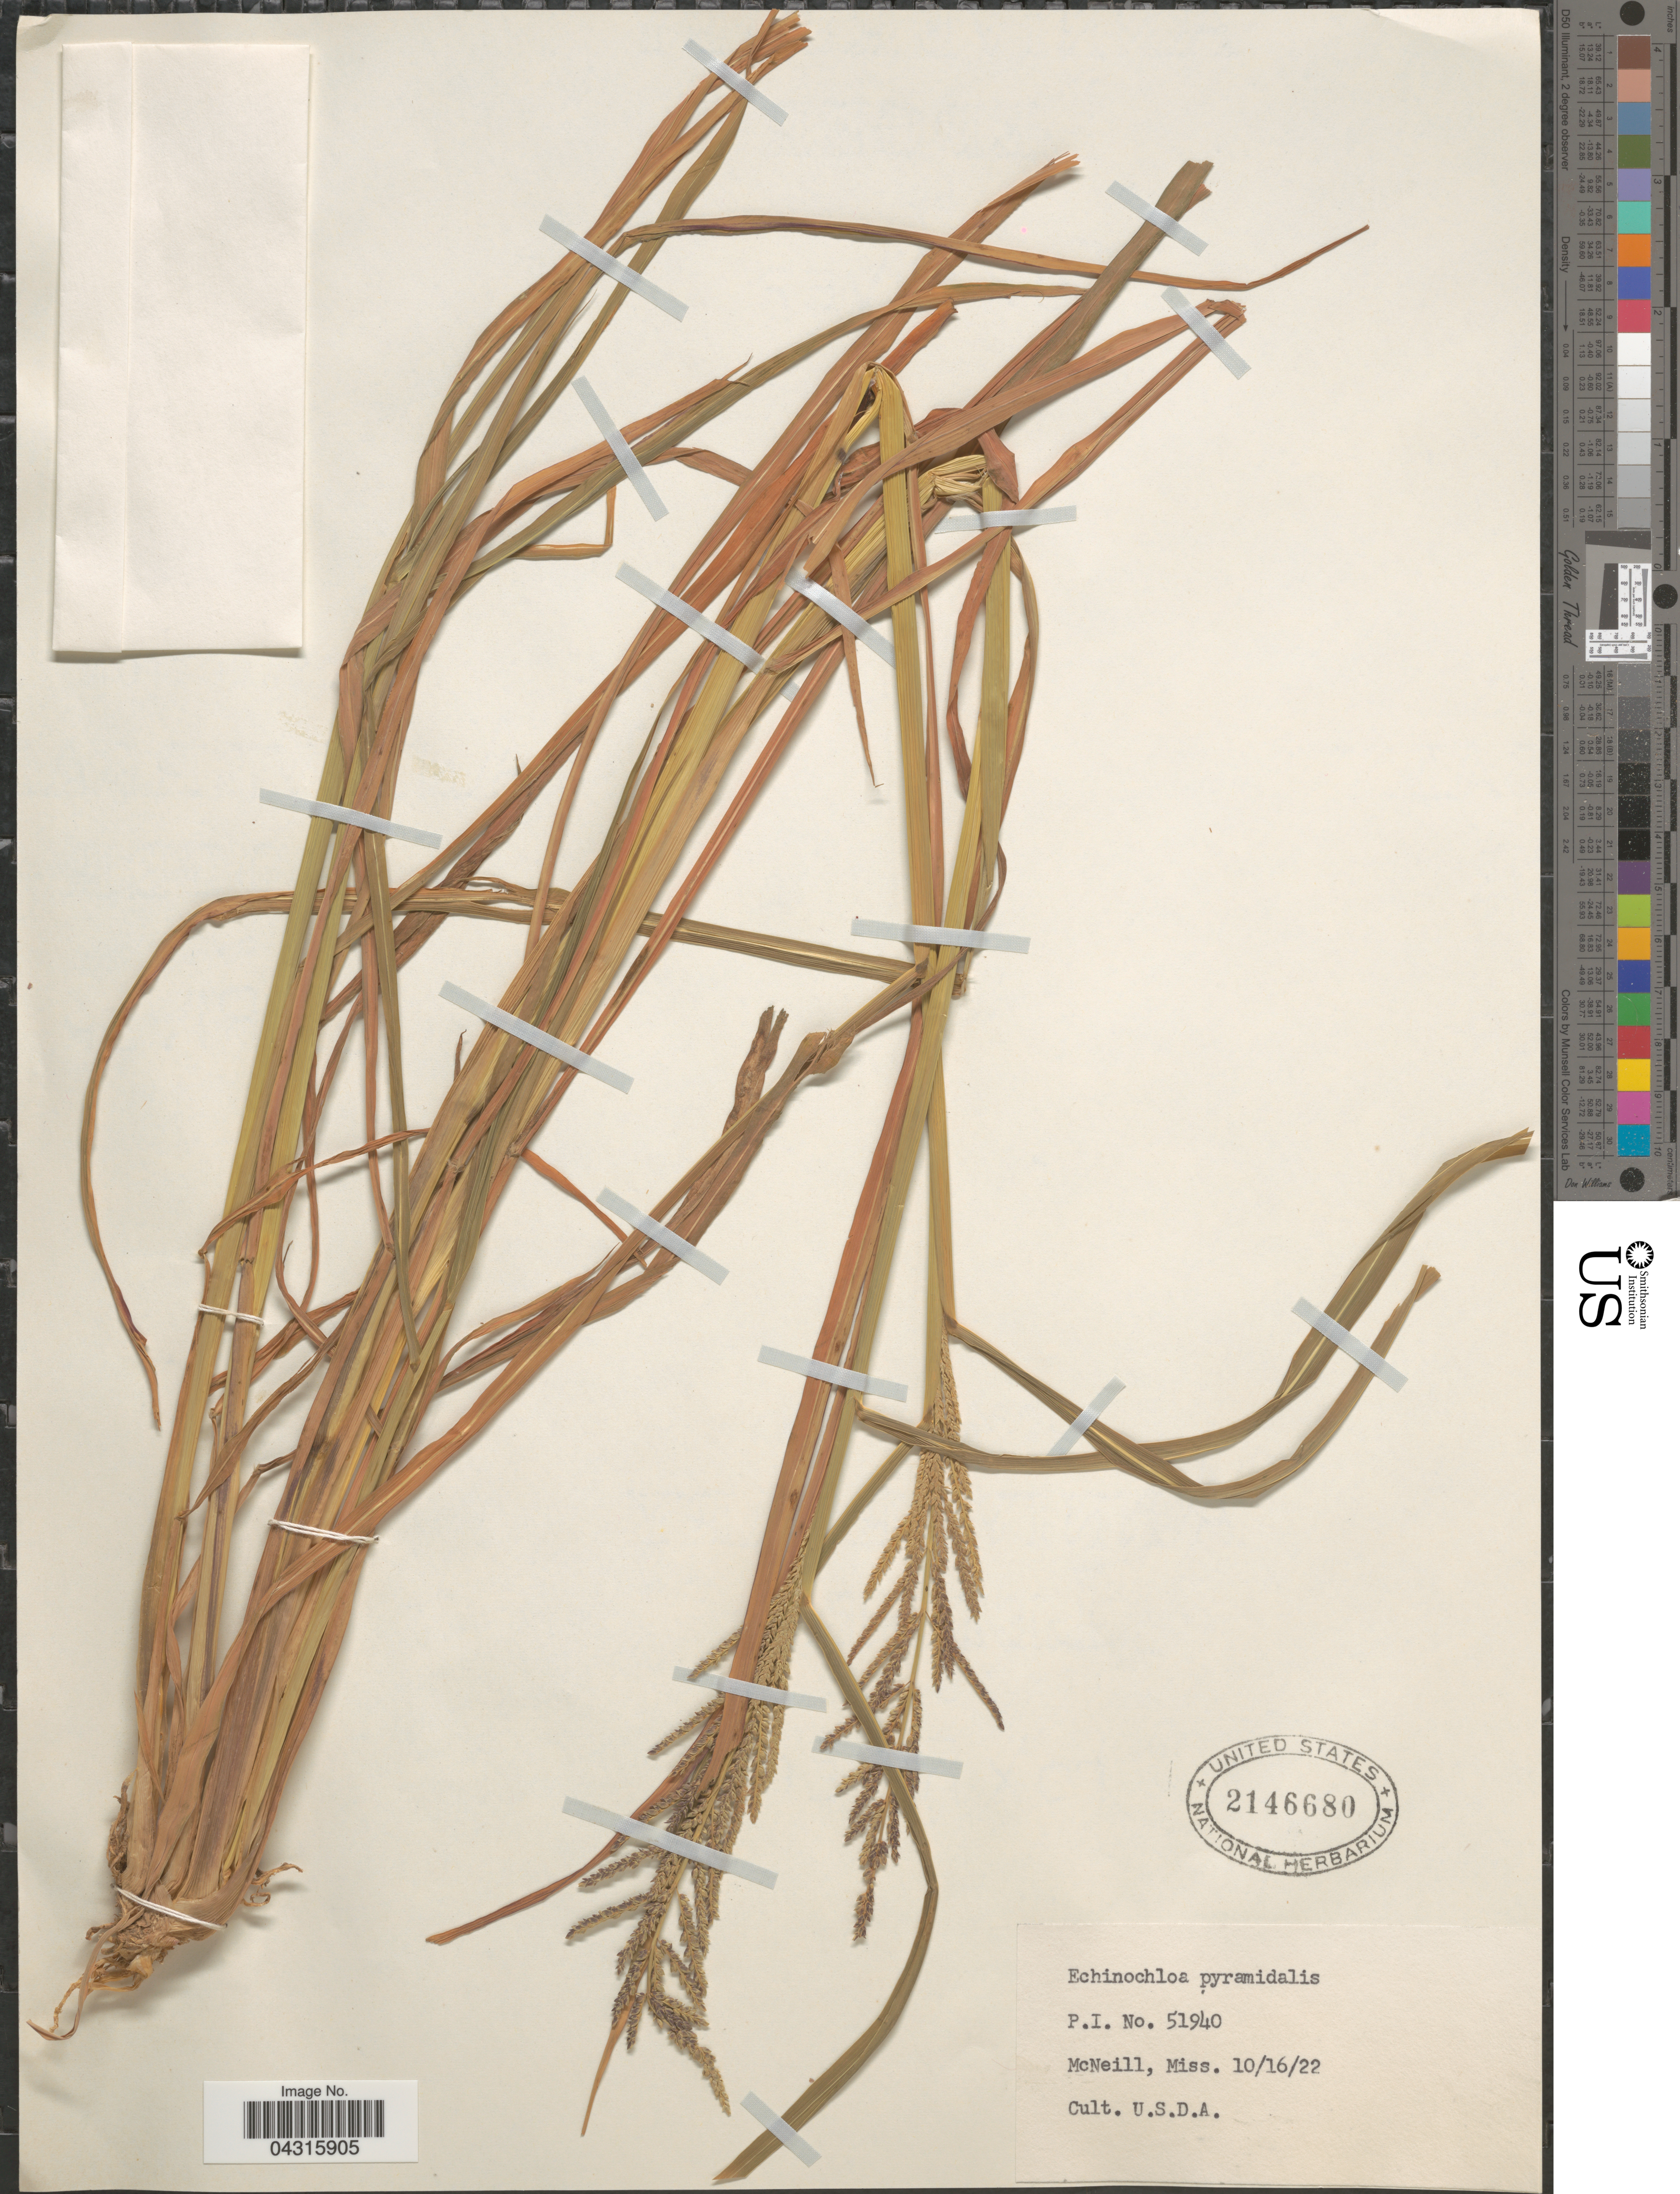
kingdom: Plantae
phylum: Tracheophyta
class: Liliopsida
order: Poales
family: Poaceae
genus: Echinochloa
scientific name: Echinochloa pyramidalis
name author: (Lam.) Hitchc. & Chase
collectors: McNeill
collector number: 51940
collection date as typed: Transcribed d/m/y: 16/10/22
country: United States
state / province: Mississippi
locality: Cult. U.S.D.A.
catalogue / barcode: US 2146680